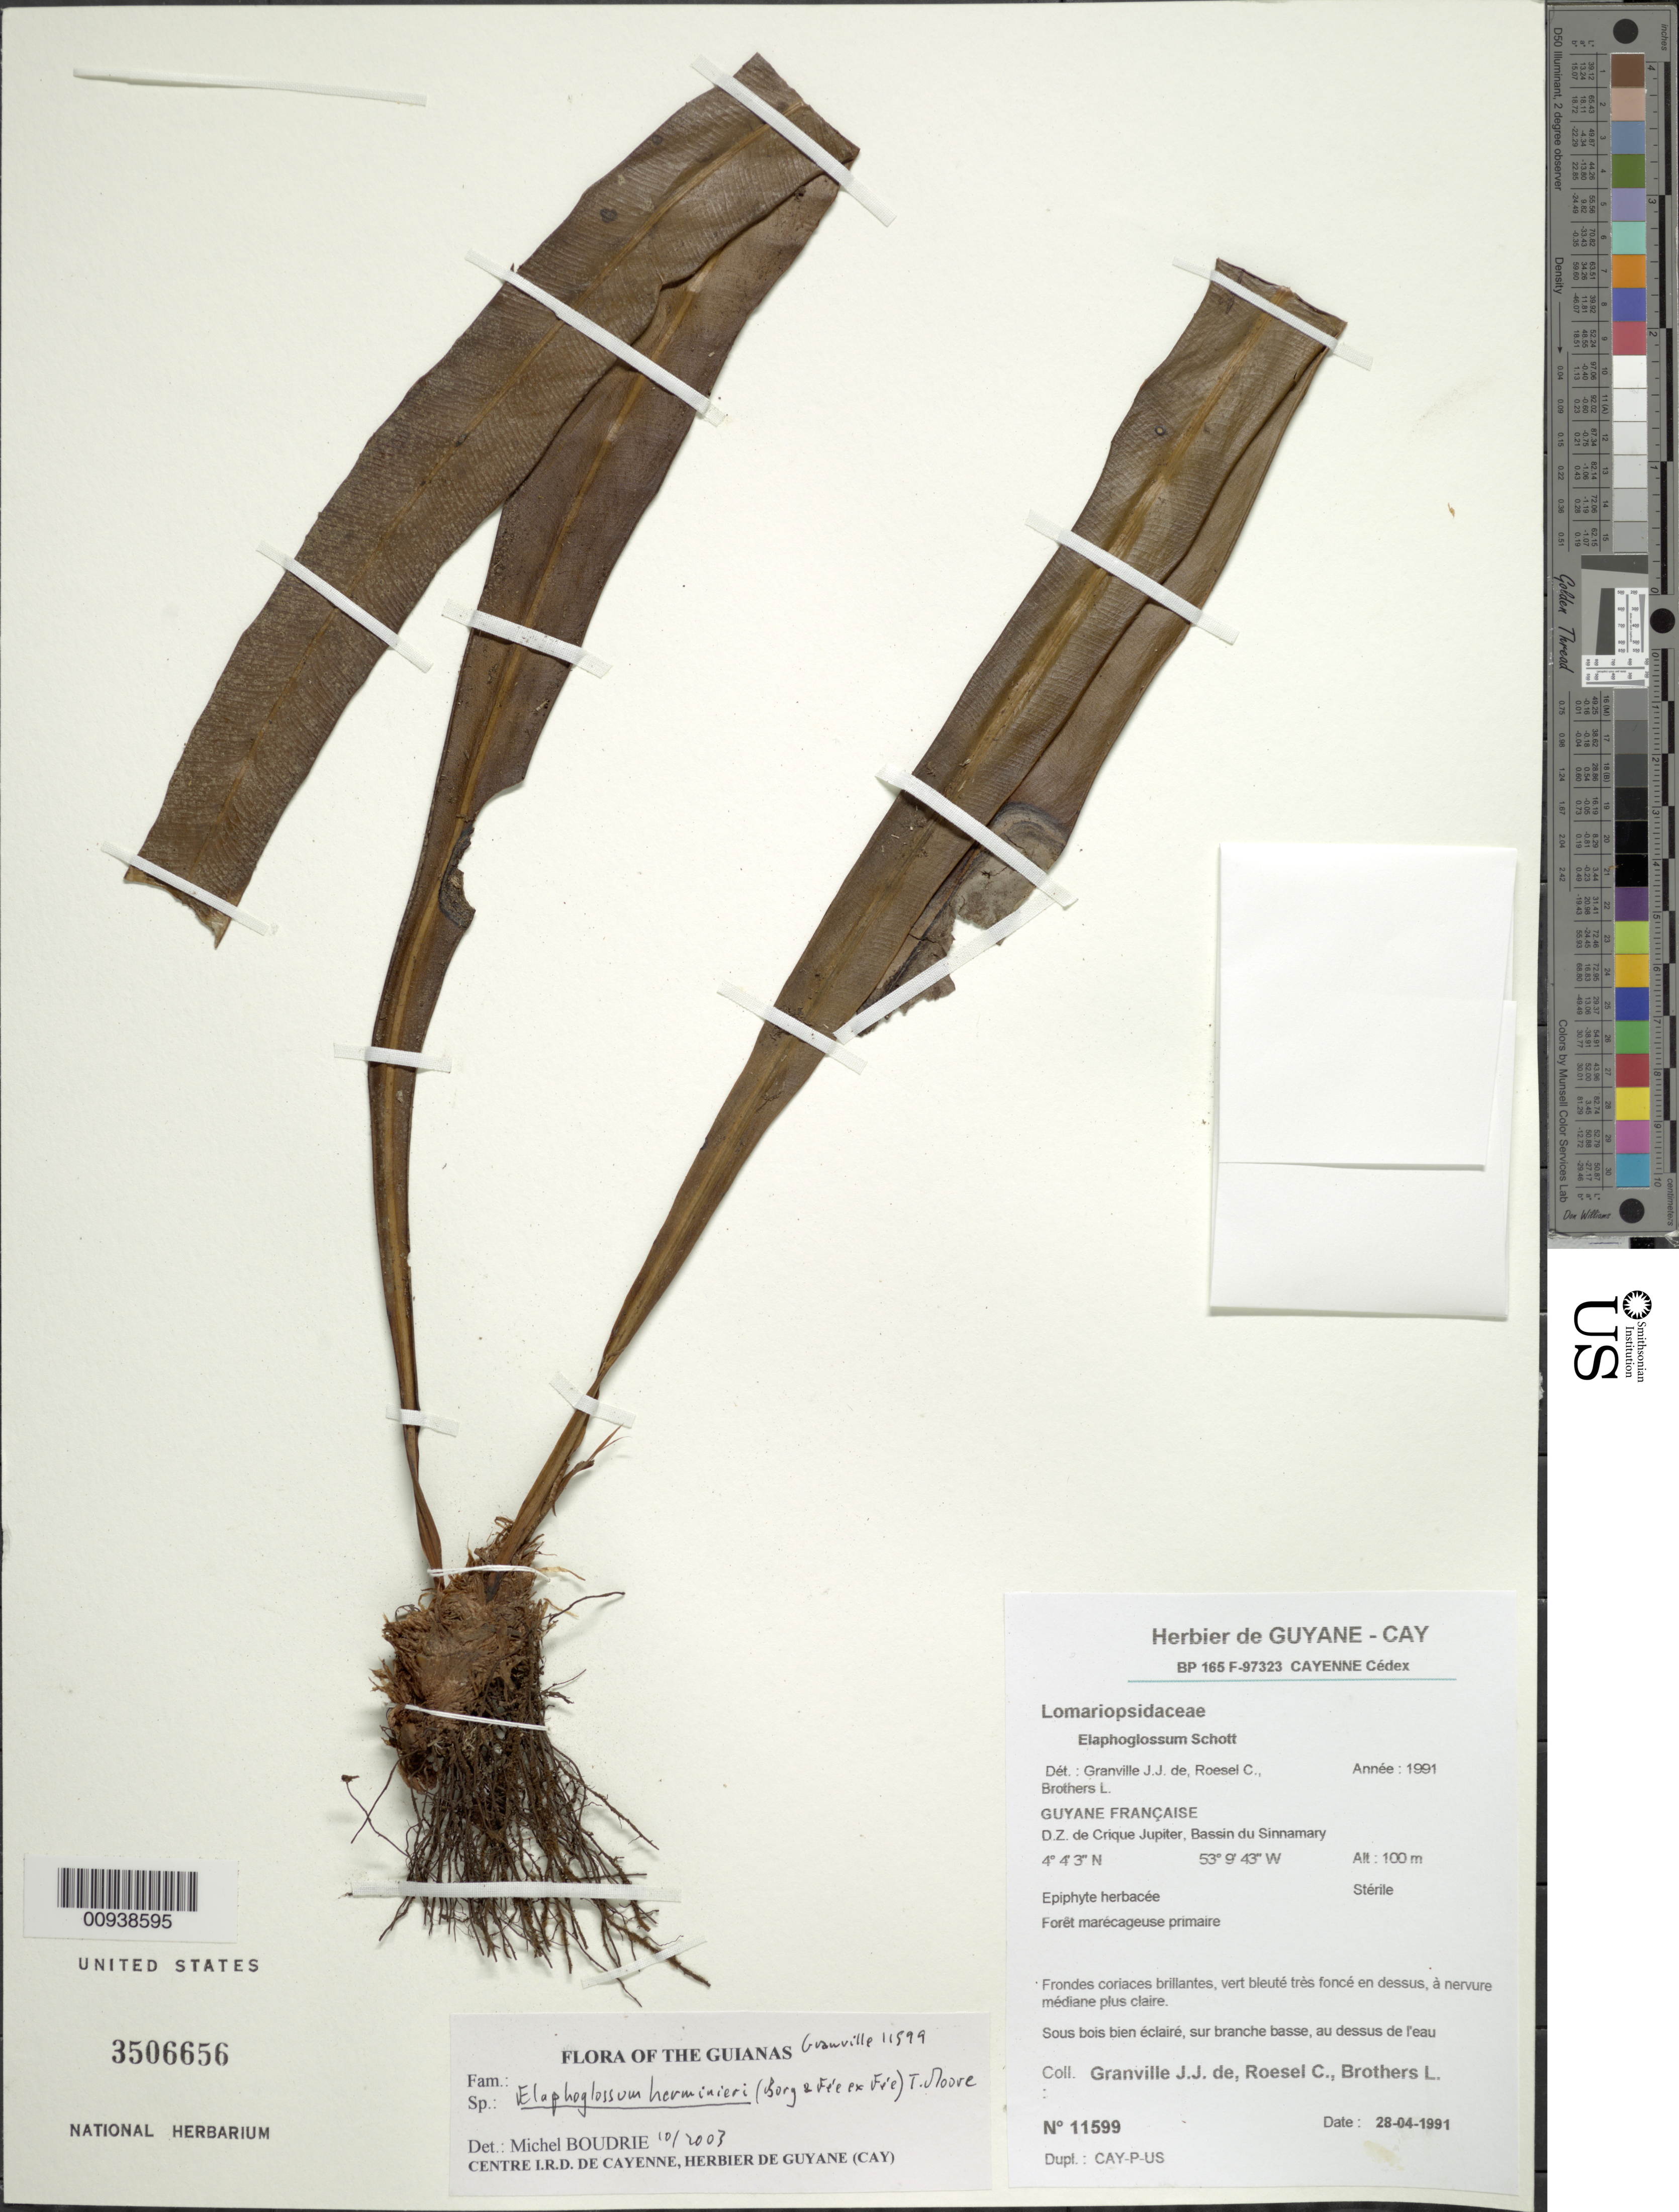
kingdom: Plantae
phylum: Tracheophyta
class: Polypodiopsida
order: Polypodiales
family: Dryopteridaceae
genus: Elaphoglossum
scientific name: Elaphoglossum herminieri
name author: (Bory & Fée) T. Moore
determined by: Boudrie, M.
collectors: J.-J. de Granville, C. S. Roesel & L. Brothers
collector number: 11599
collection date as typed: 28-Apr-91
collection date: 1991-04-28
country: French Guiana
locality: D.Z. de Crique Jupiter, Bassin du Sinnamary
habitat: Forêt macrécageuse primaire; sous bois bien éclairé, sur branche basse, au dessus de l'eau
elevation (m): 100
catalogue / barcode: US 3506656